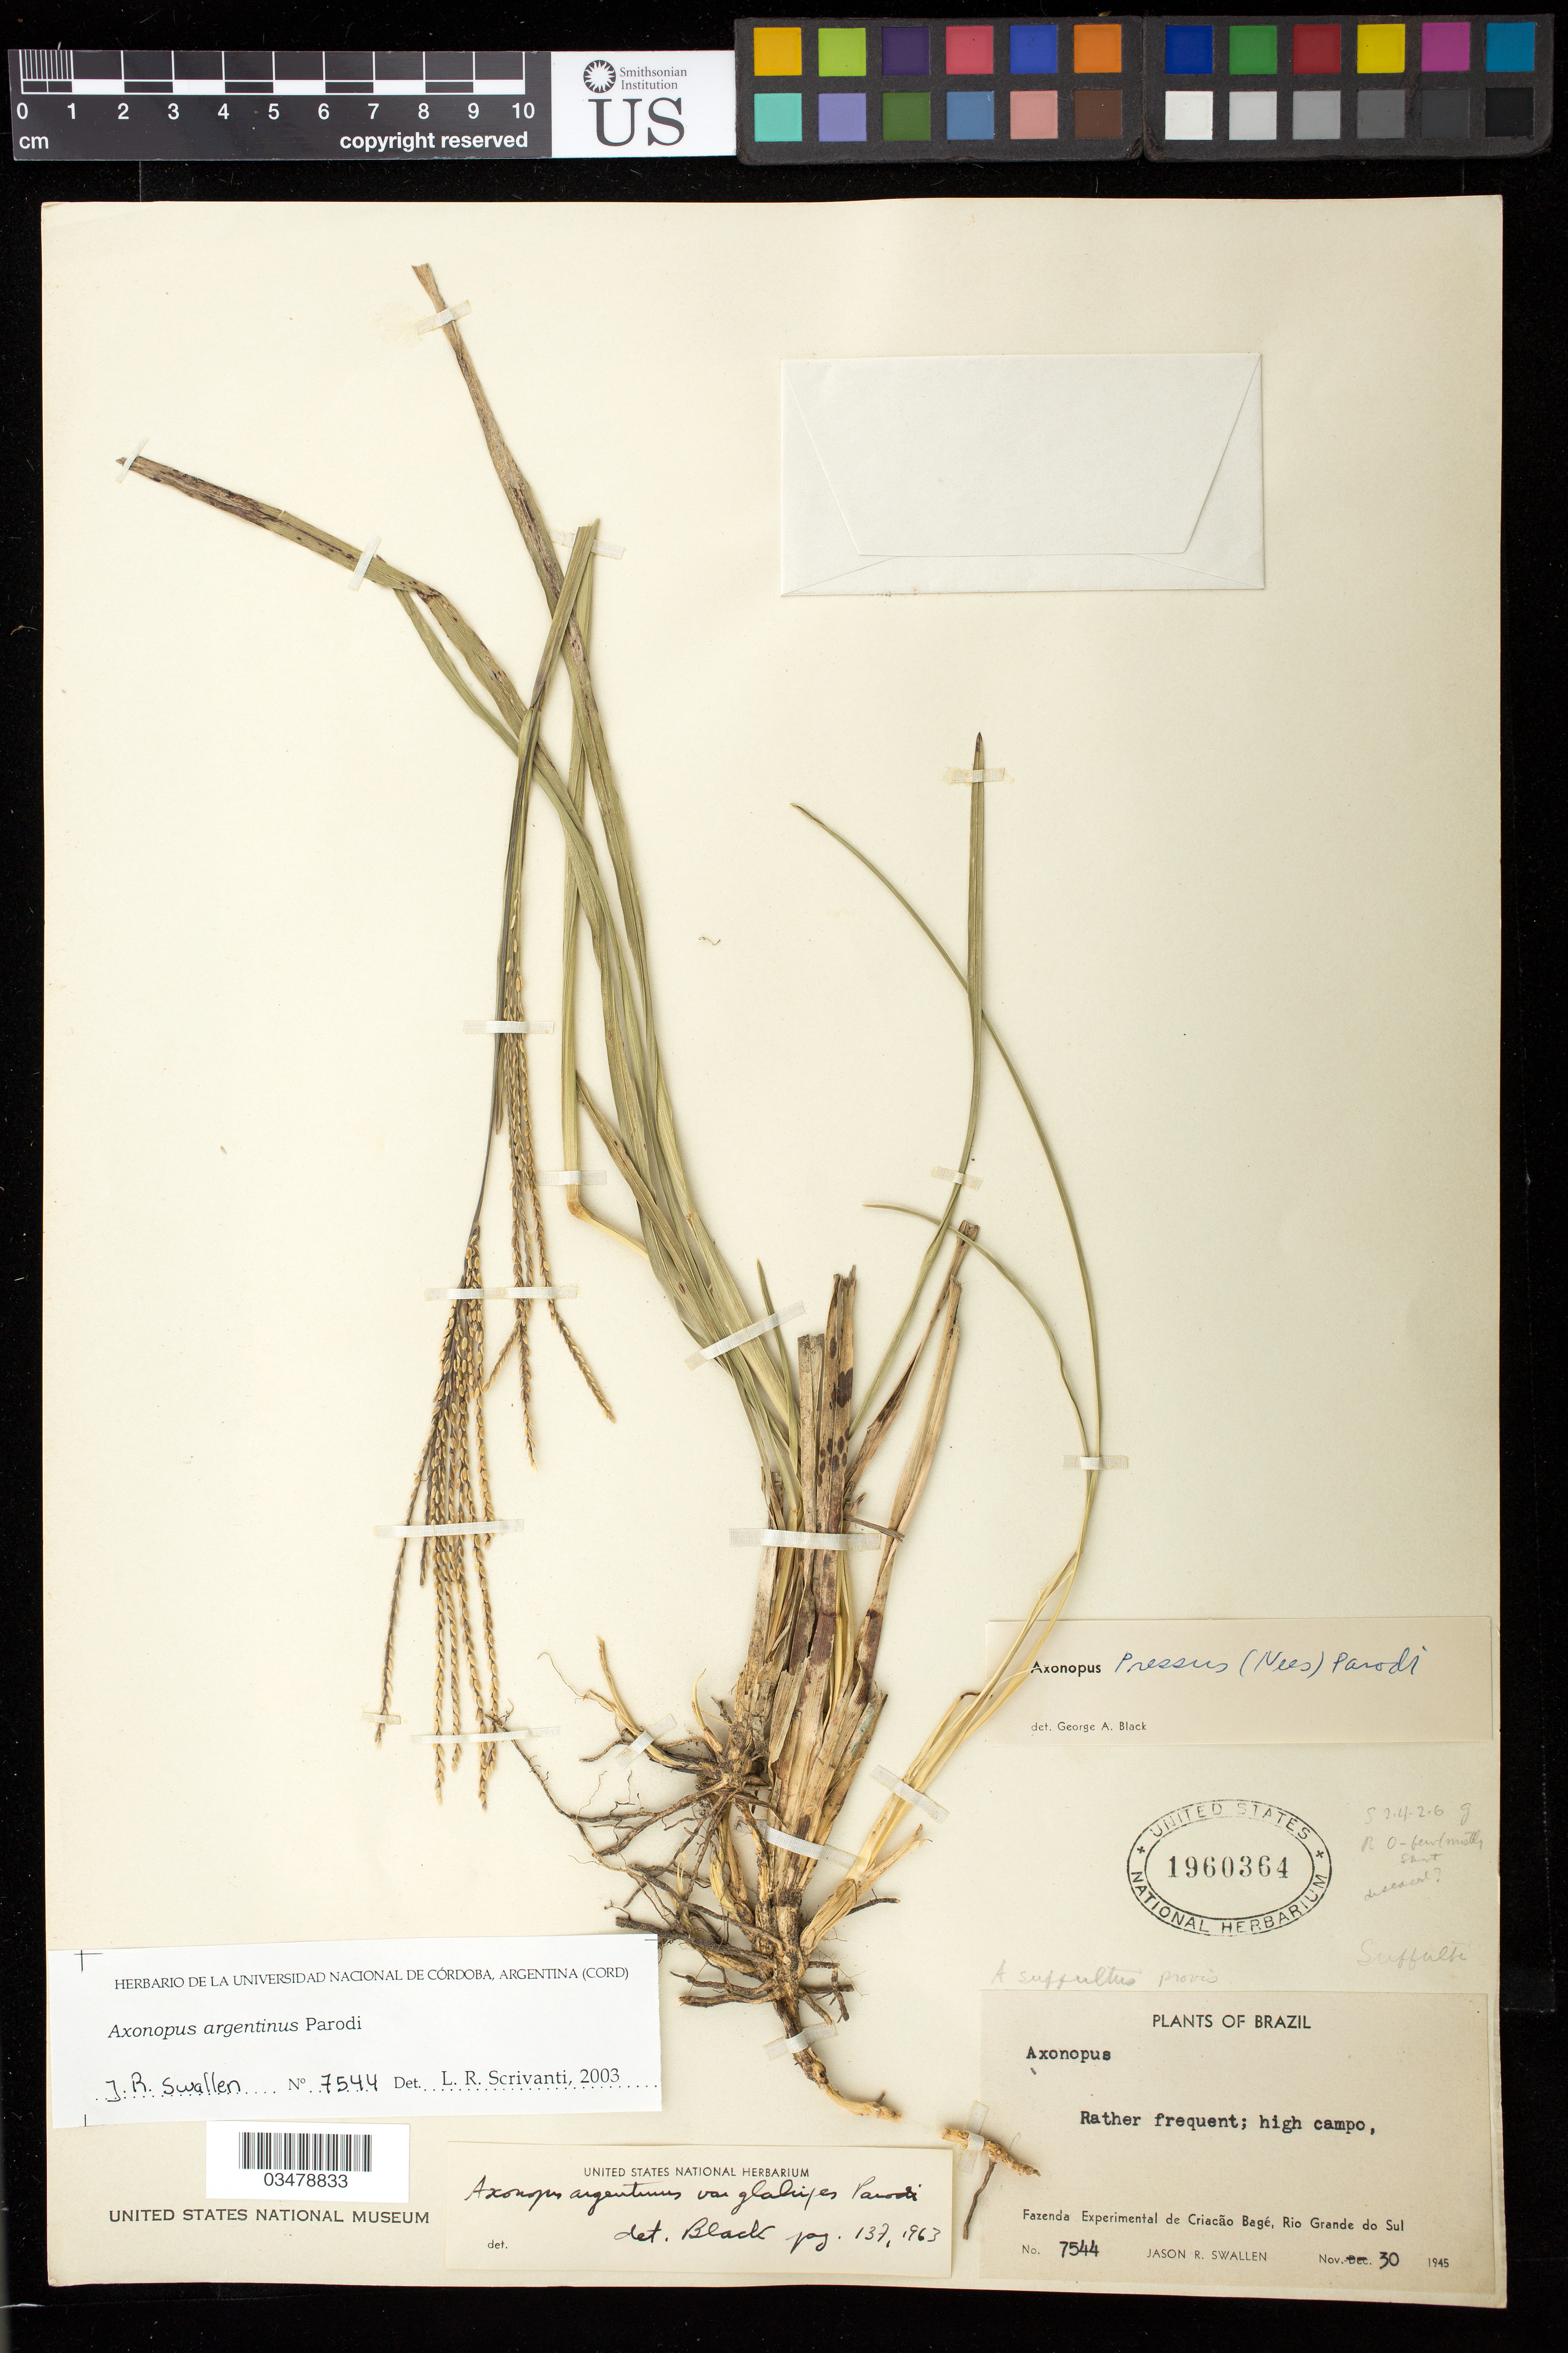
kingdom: Plantae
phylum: Tracheophyta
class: Liliopsida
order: Poales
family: Poaceae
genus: Axonopus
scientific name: Axonopus argentinus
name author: Parodi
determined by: Scrivanti, L. R.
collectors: J. R. Swallen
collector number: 7544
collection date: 1945-11-30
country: Brazil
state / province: Rio Grande do Sul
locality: Fazenda Experimental de Criacão Bagé.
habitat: High campo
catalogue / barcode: US 1960364